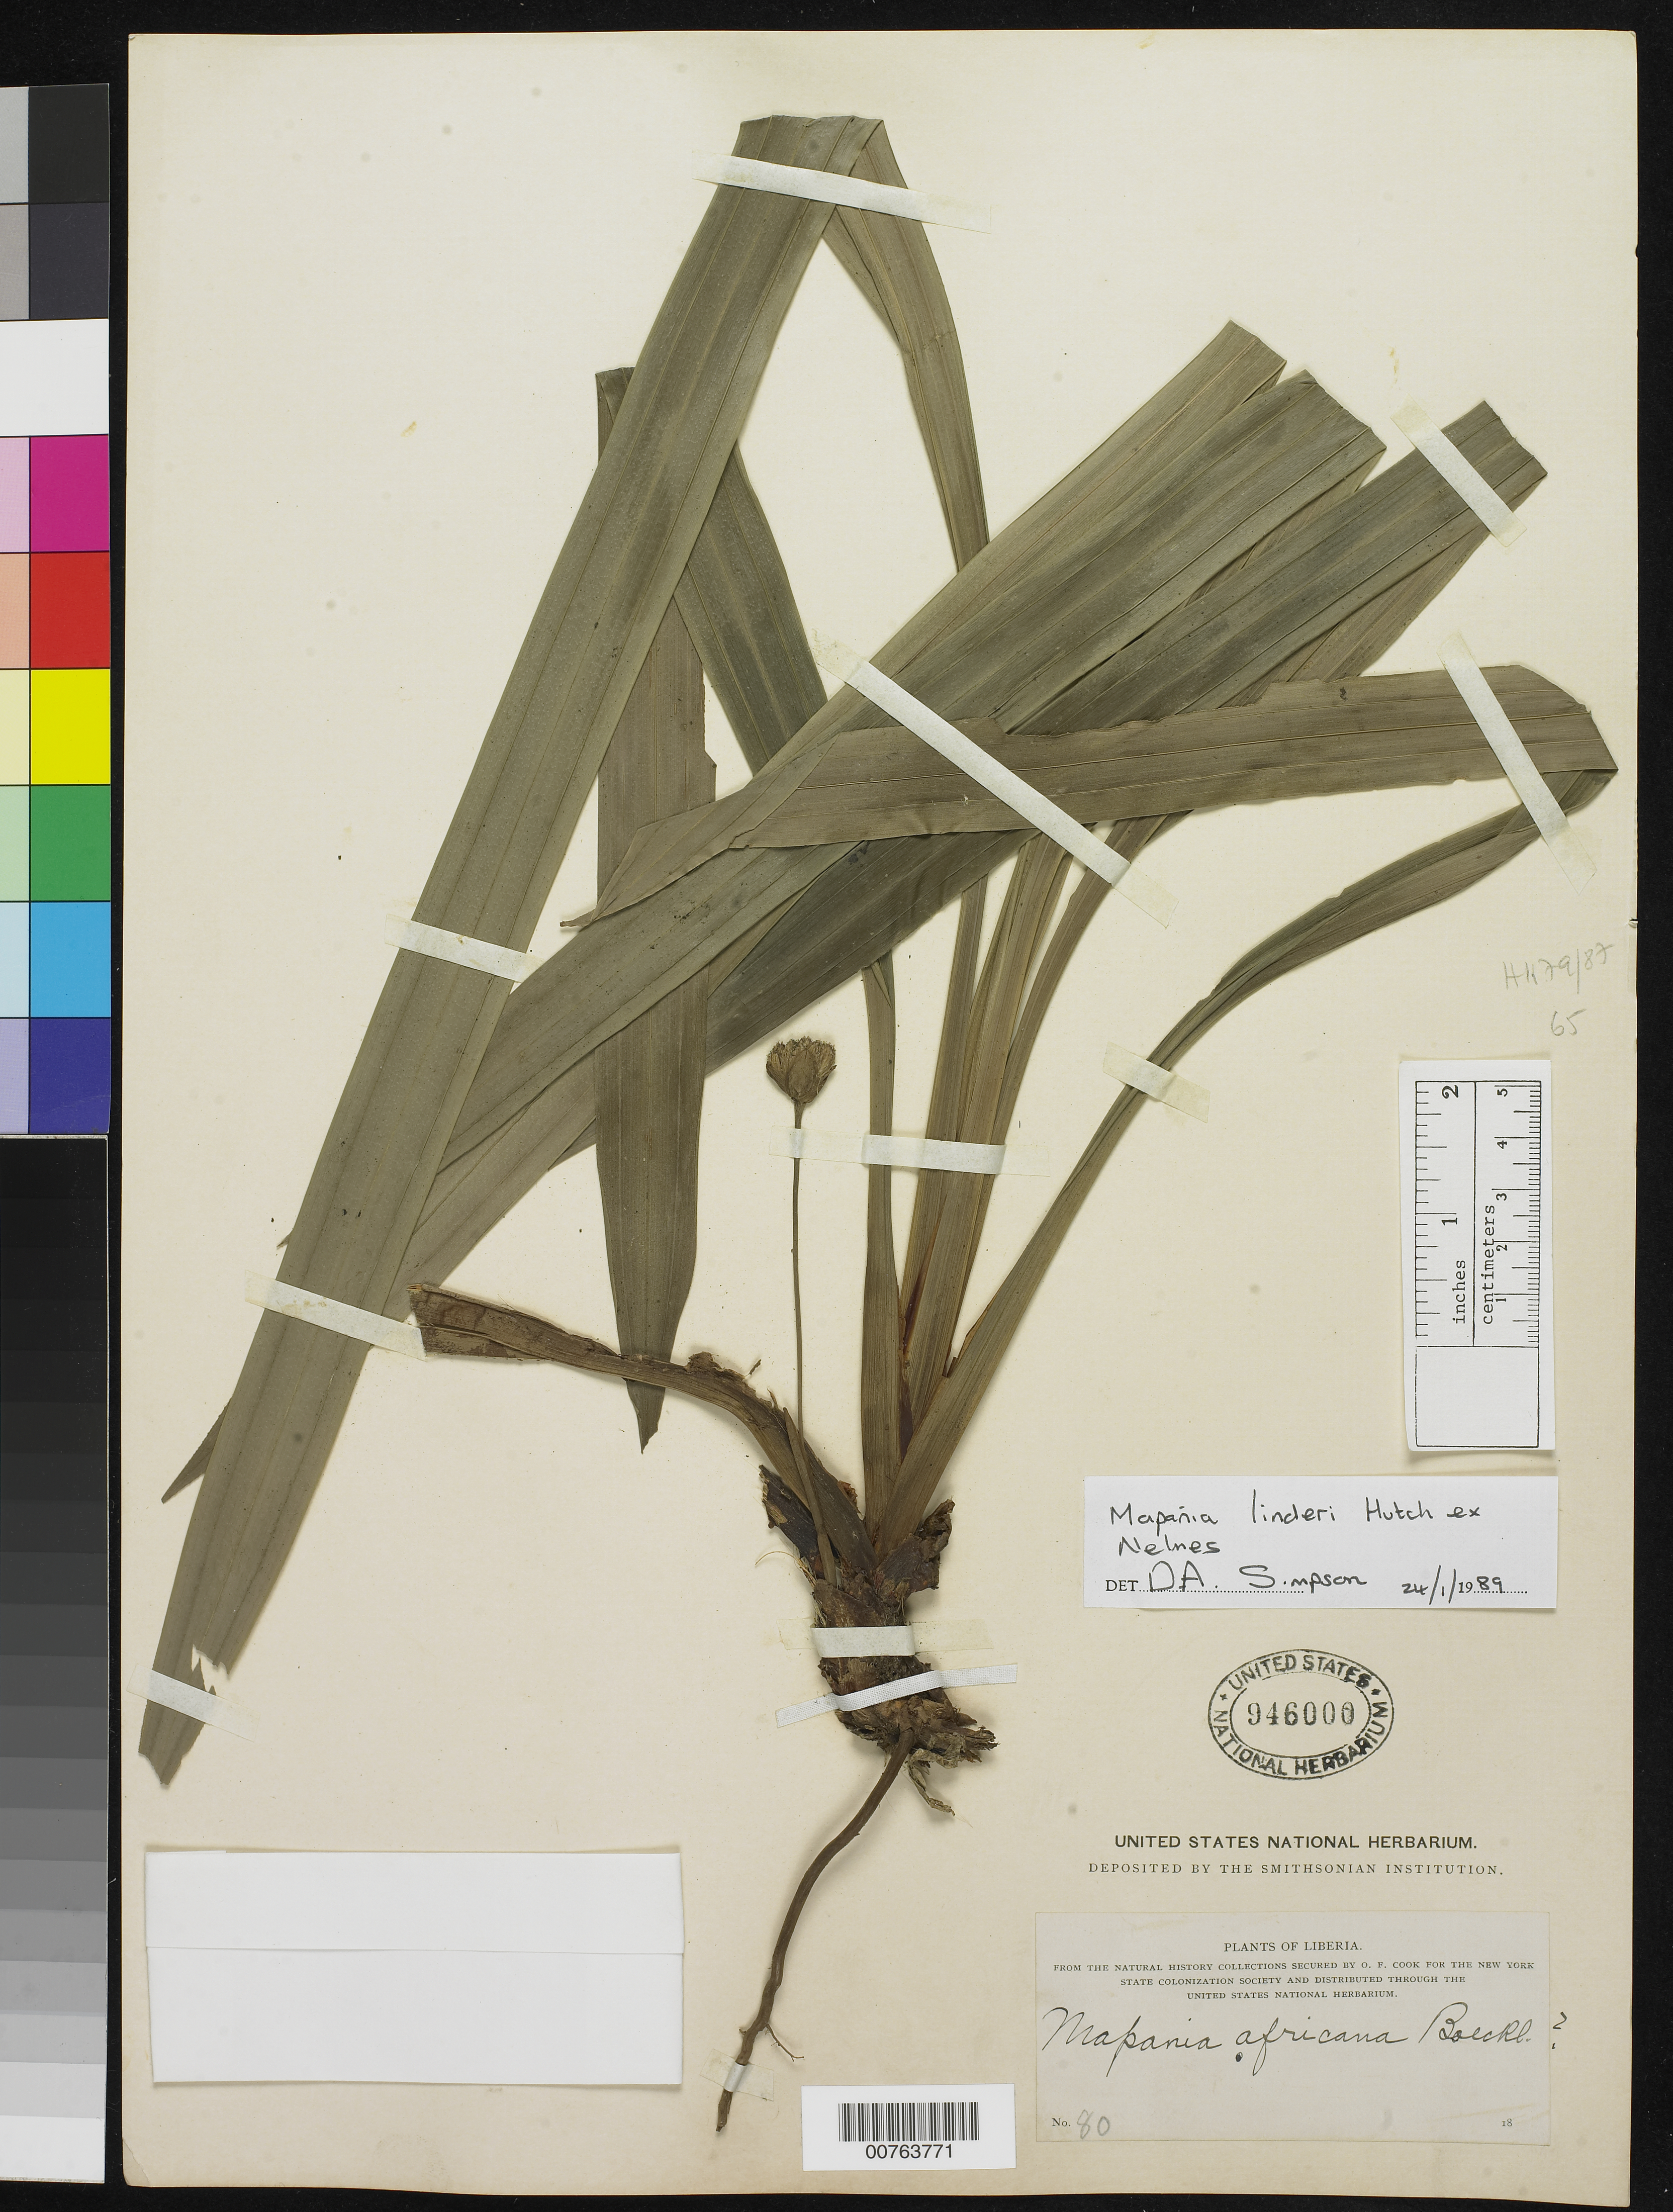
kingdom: Plantae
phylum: Tracheophyta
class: Liliopsida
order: Poales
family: Cyperaceae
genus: Mapania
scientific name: Mapania linderi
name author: Hutch. ex Nelmes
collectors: O. F. Cook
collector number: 80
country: Liberia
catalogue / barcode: US 946000